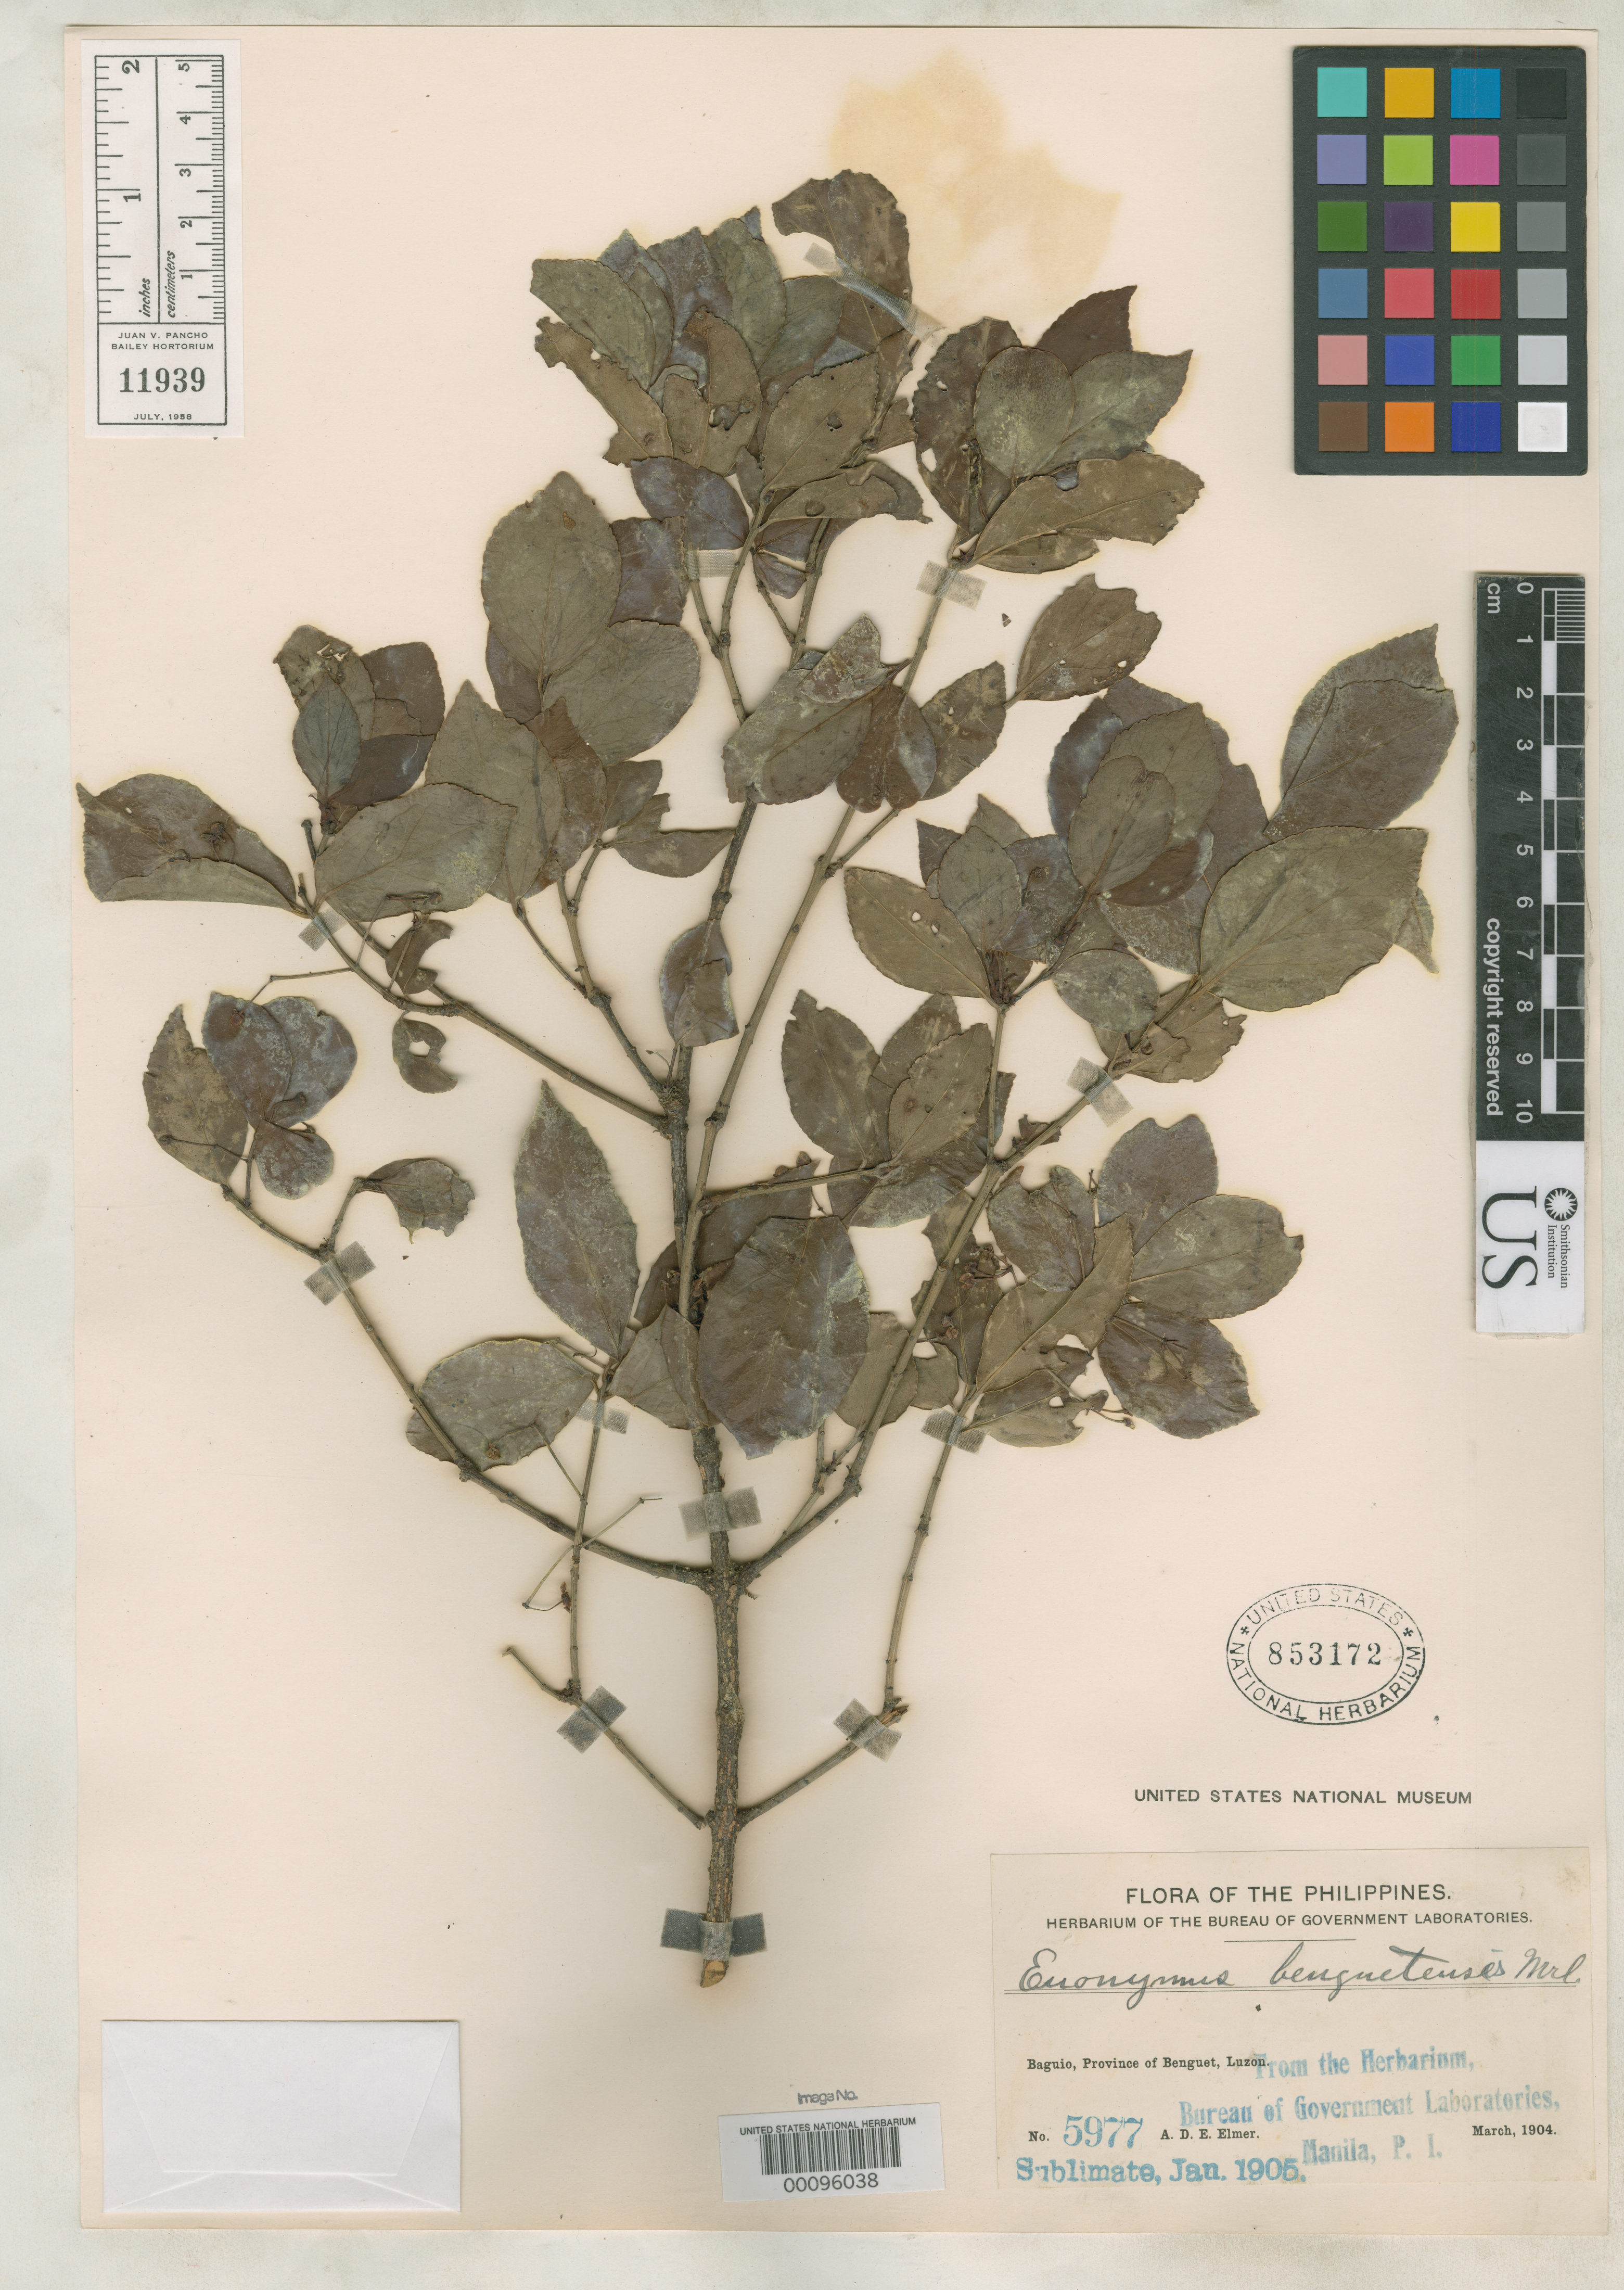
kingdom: Plantae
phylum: Tracheophyta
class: Magnoliopsida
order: Celastrales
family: Celastraceae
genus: Euonymus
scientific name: Euonymus benguetense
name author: Merr.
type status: Isotype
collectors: A. D. E. Elmer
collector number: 5977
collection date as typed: Mar 1904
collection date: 1904-03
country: Philippines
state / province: Cordillera (Administrative Region)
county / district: Benguet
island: Luzon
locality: Baguio.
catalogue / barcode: US 853172